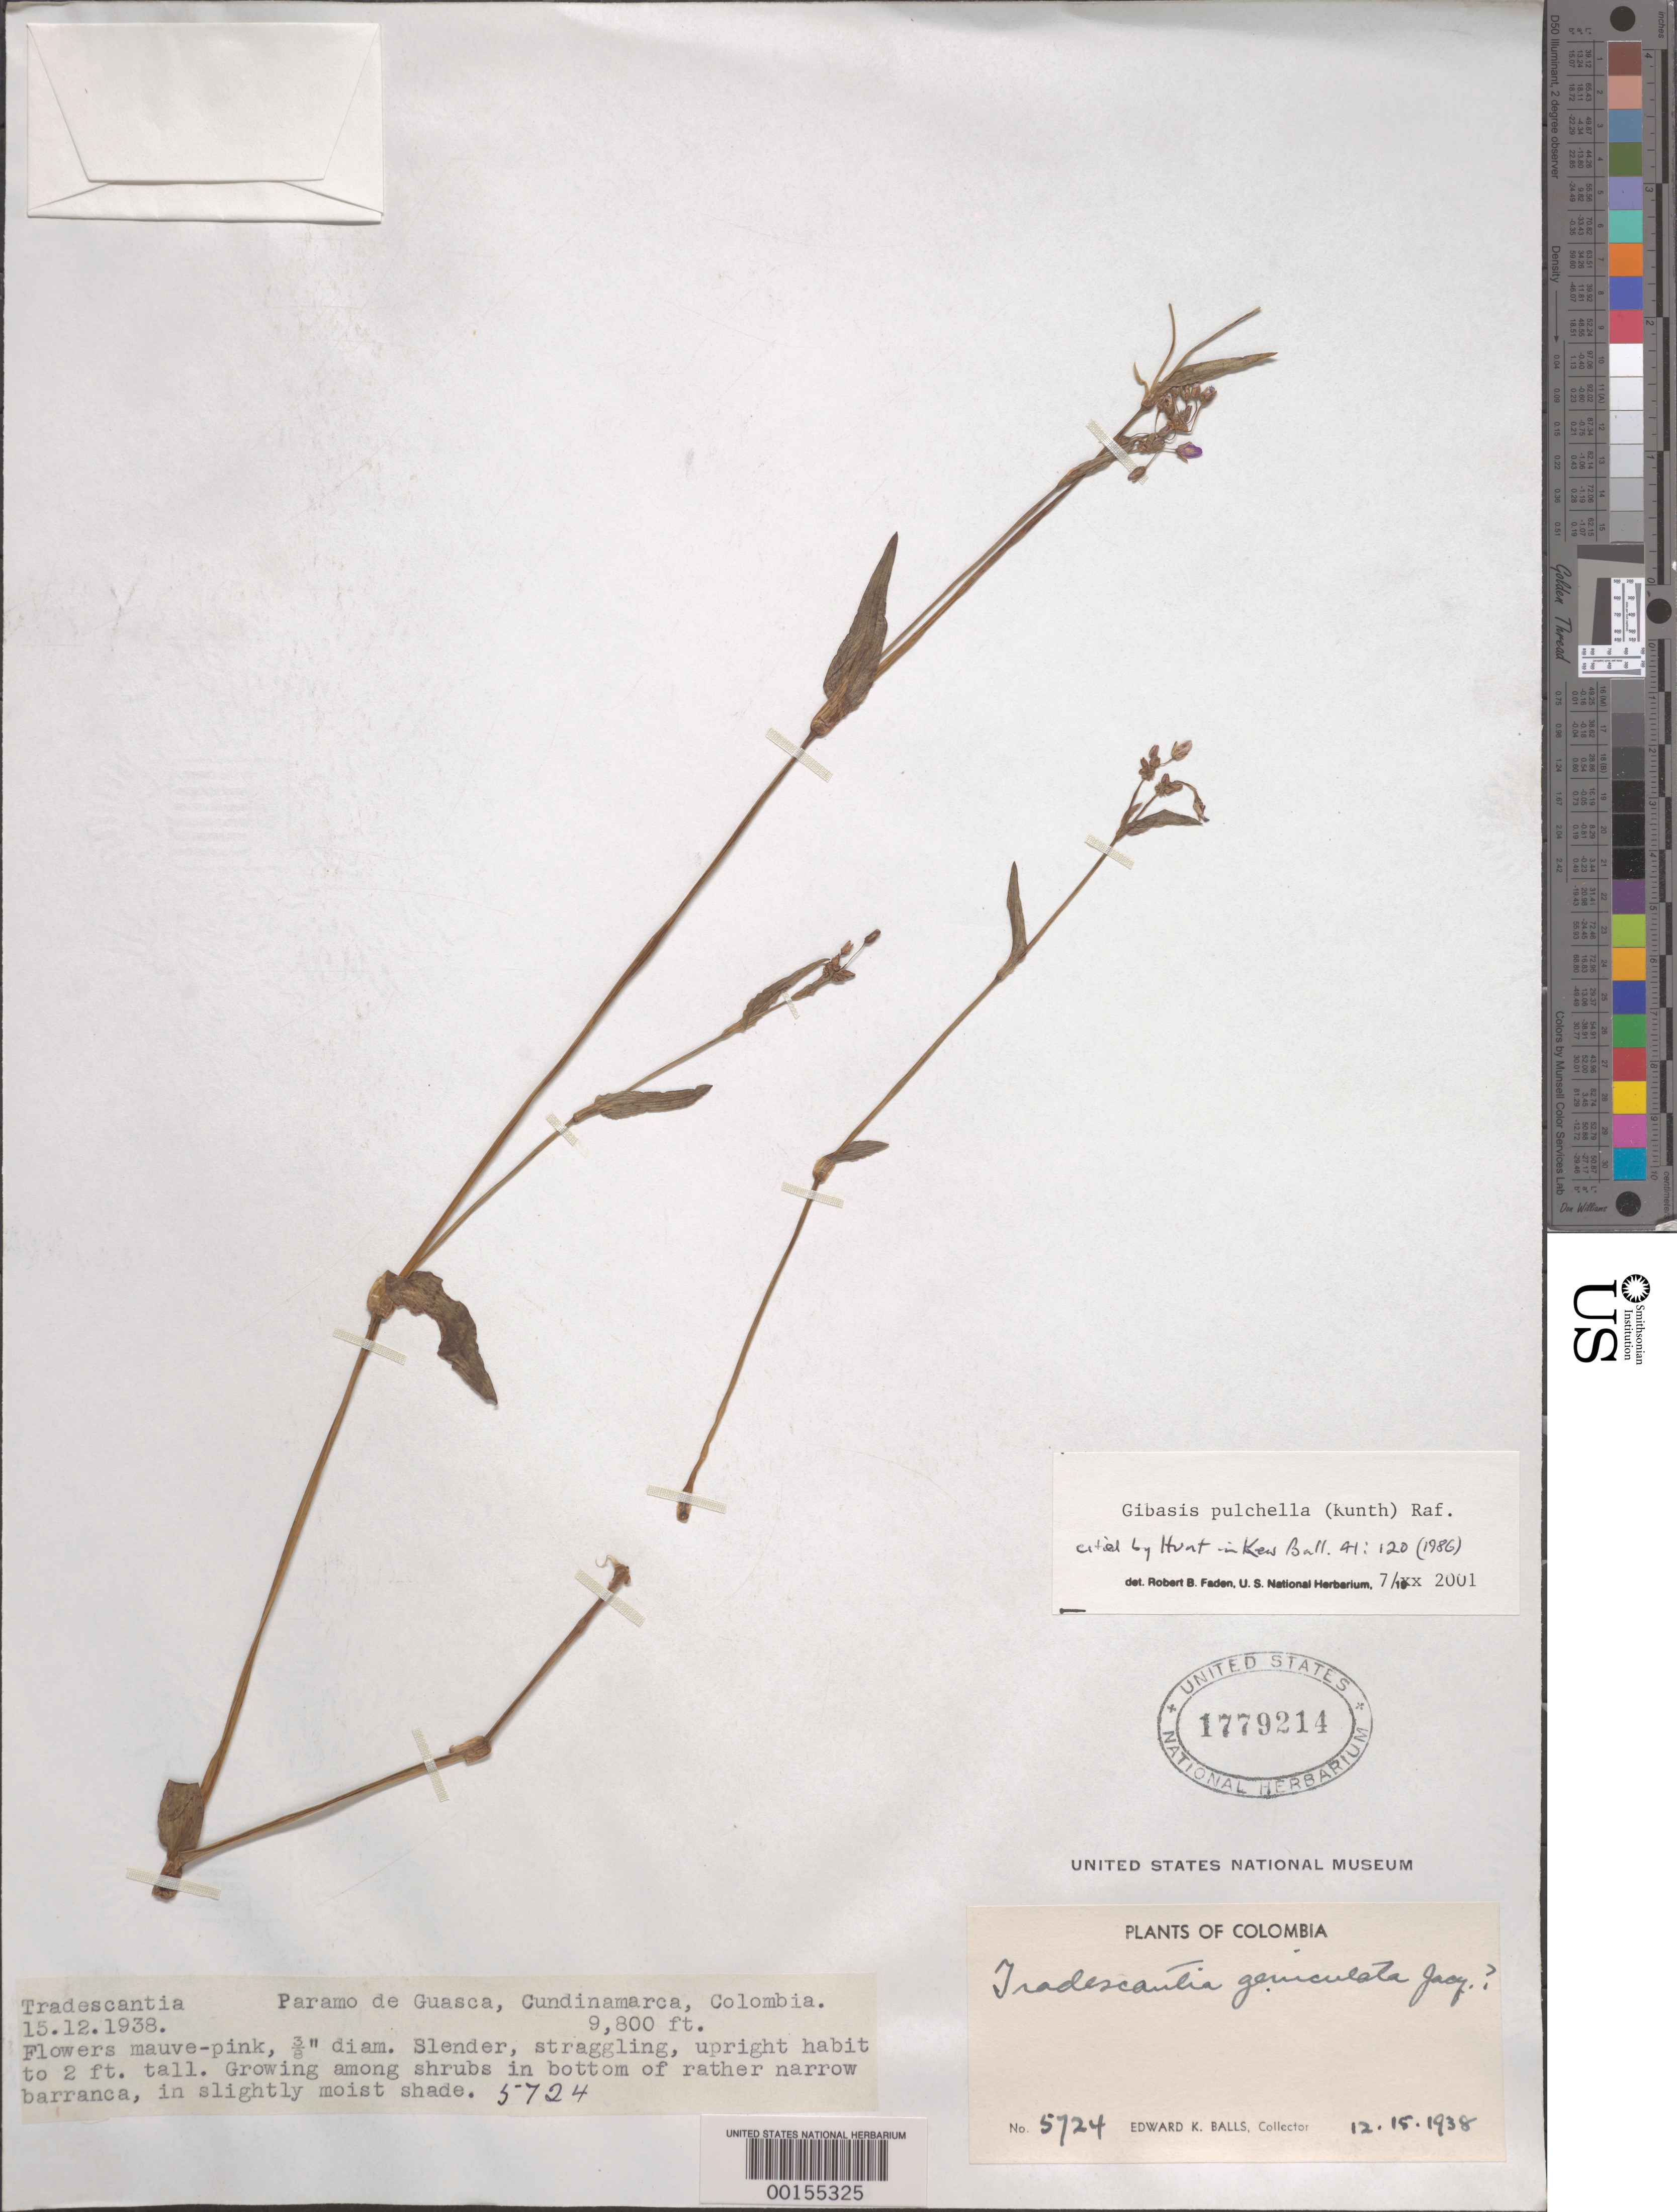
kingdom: Plantae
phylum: Tracheophyta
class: Liliopsida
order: Commelinales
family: Commelinaceae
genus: Gibasis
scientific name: Gibasis pulchella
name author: (Kunth) Raf.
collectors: E. K. Balls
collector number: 5724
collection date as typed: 15 Dec 1938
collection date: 1938-12-15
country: Colombia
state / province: Cundinamarca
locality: Paramo de Guasca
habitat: Barranca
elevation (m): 2989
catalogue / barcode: US 1779214